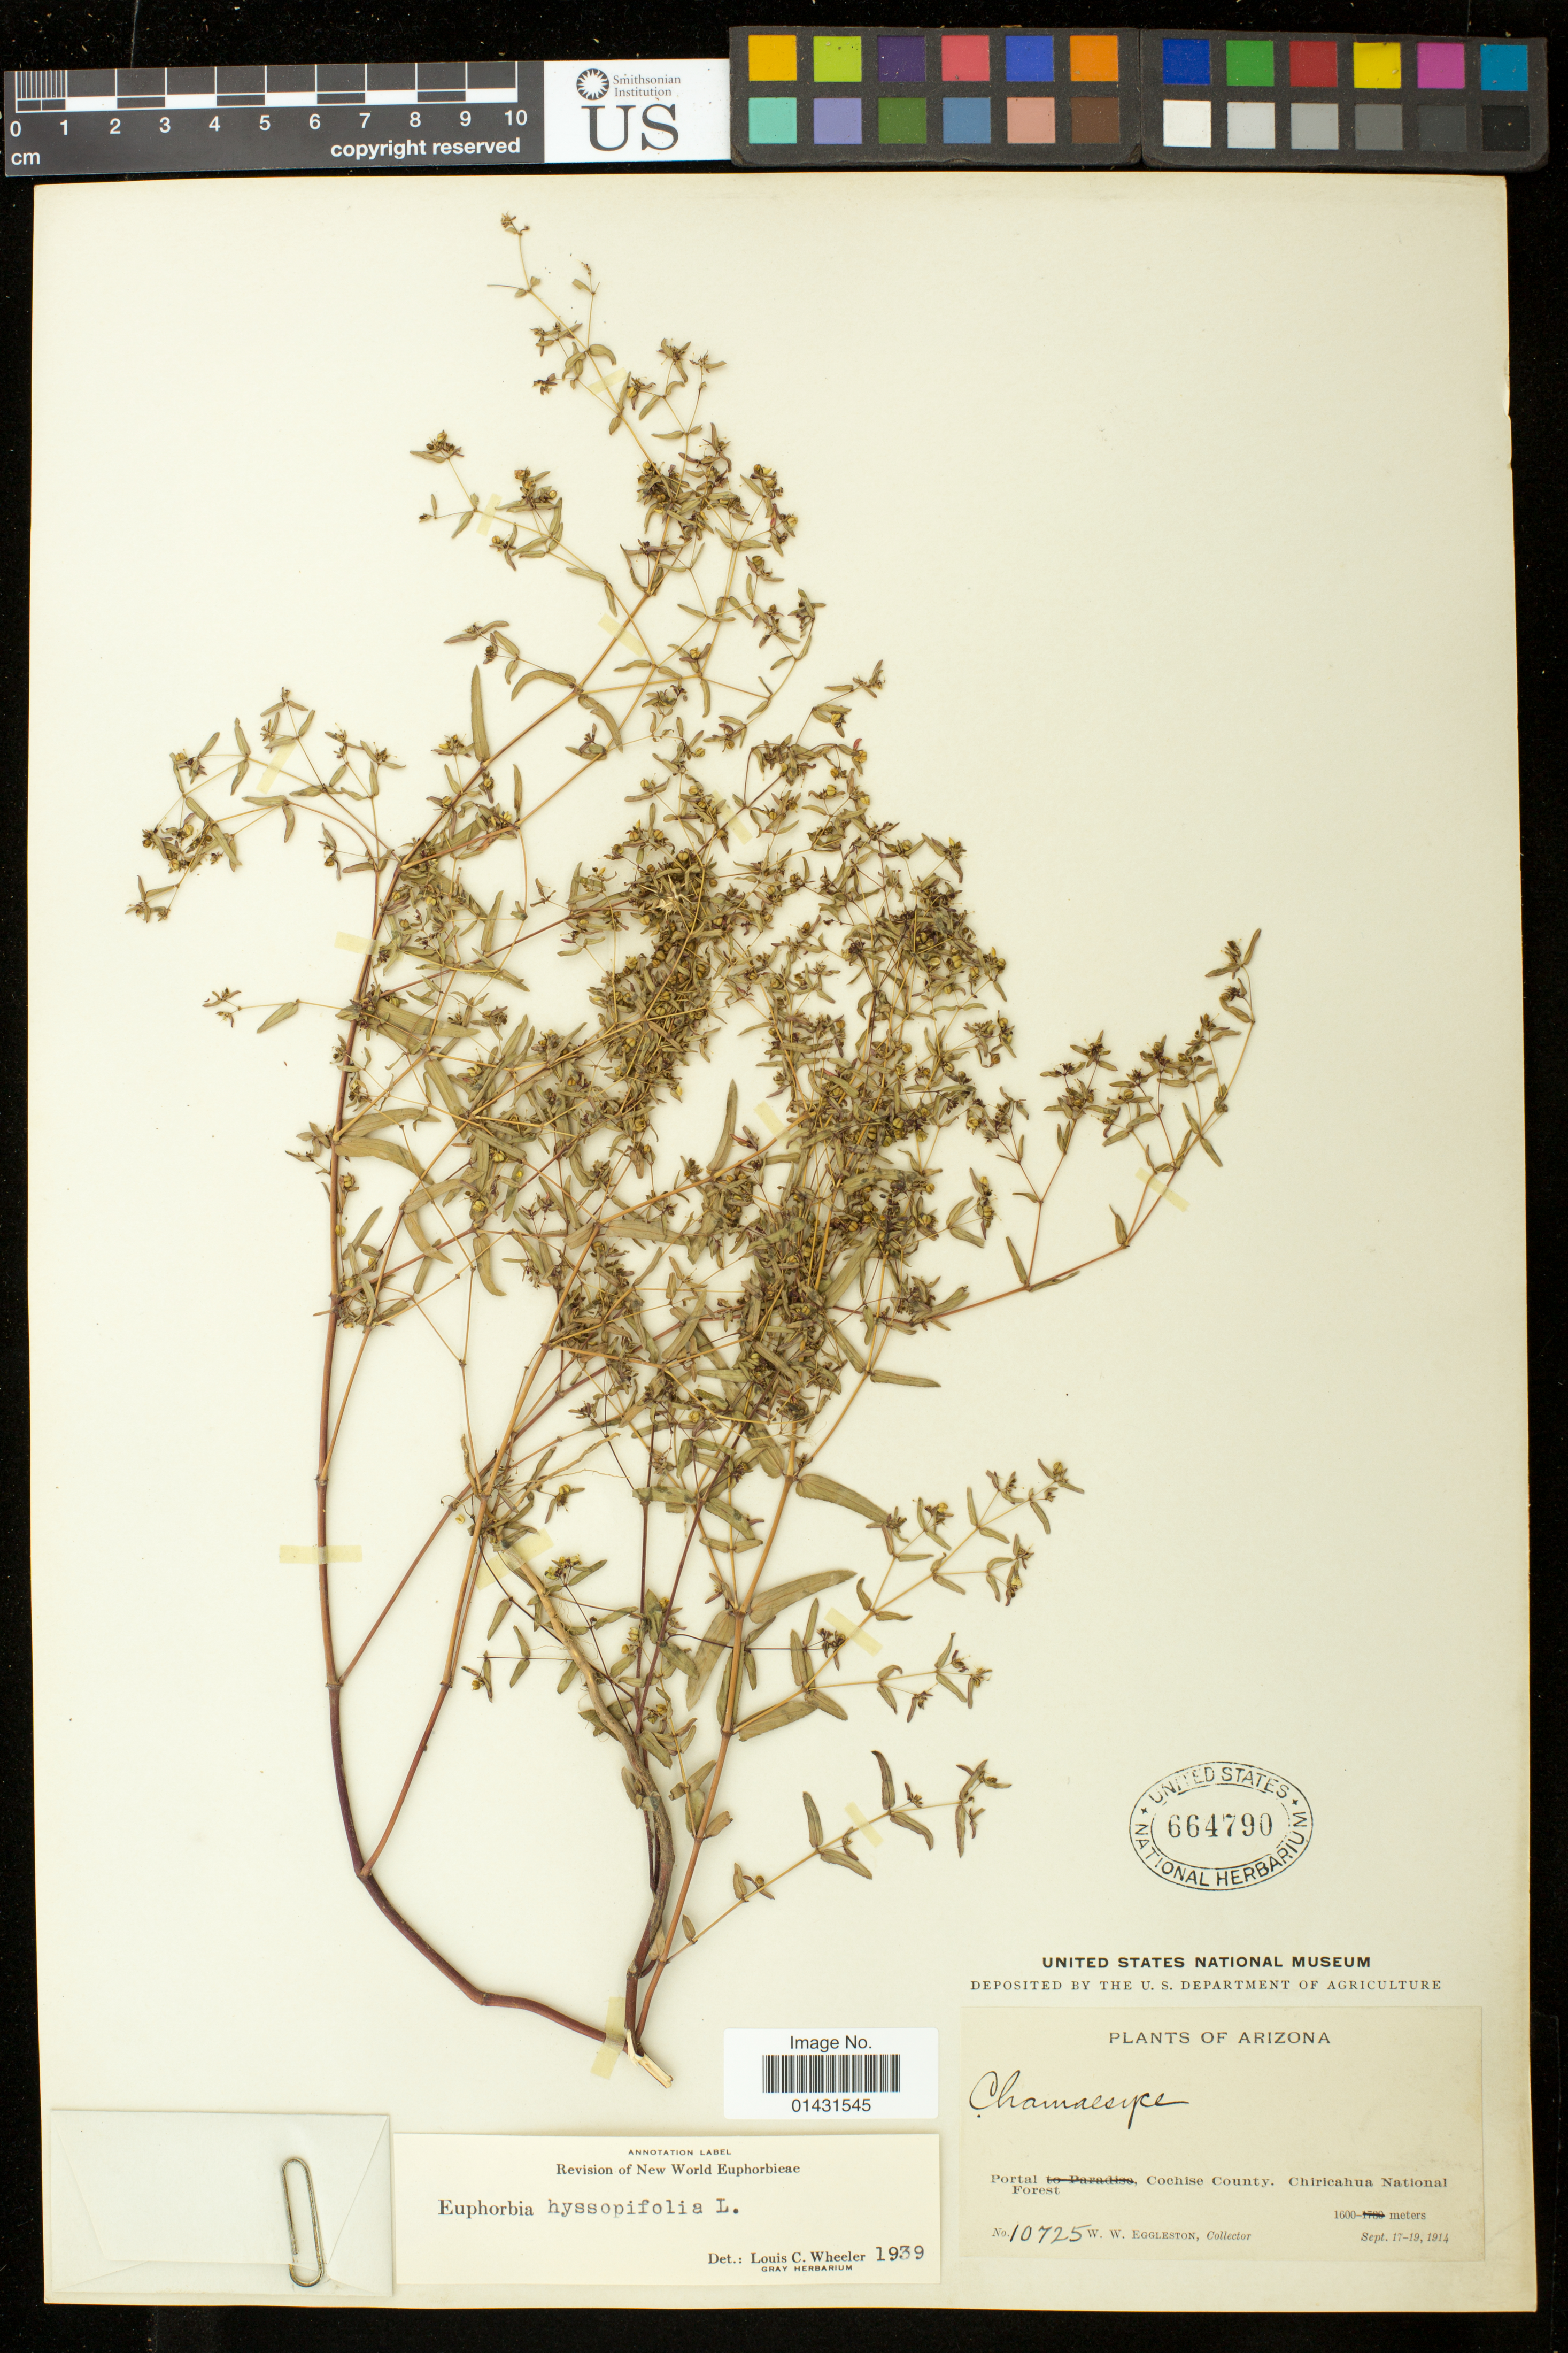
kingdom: Plantae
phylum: Tracheophyta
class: Magnoliopsida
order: Malpighiales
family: Euphorbiaceae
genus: Euphorbia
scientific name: Euphorbia hyssopifolia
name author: L.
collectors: W. W. Eggleston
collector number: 10725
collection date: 1914-09-17/1914-09-19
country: United States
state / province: Arizona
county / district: Cochise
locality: Portal. Chiricahua National Forest.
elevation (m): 1600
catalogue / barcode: US 664790